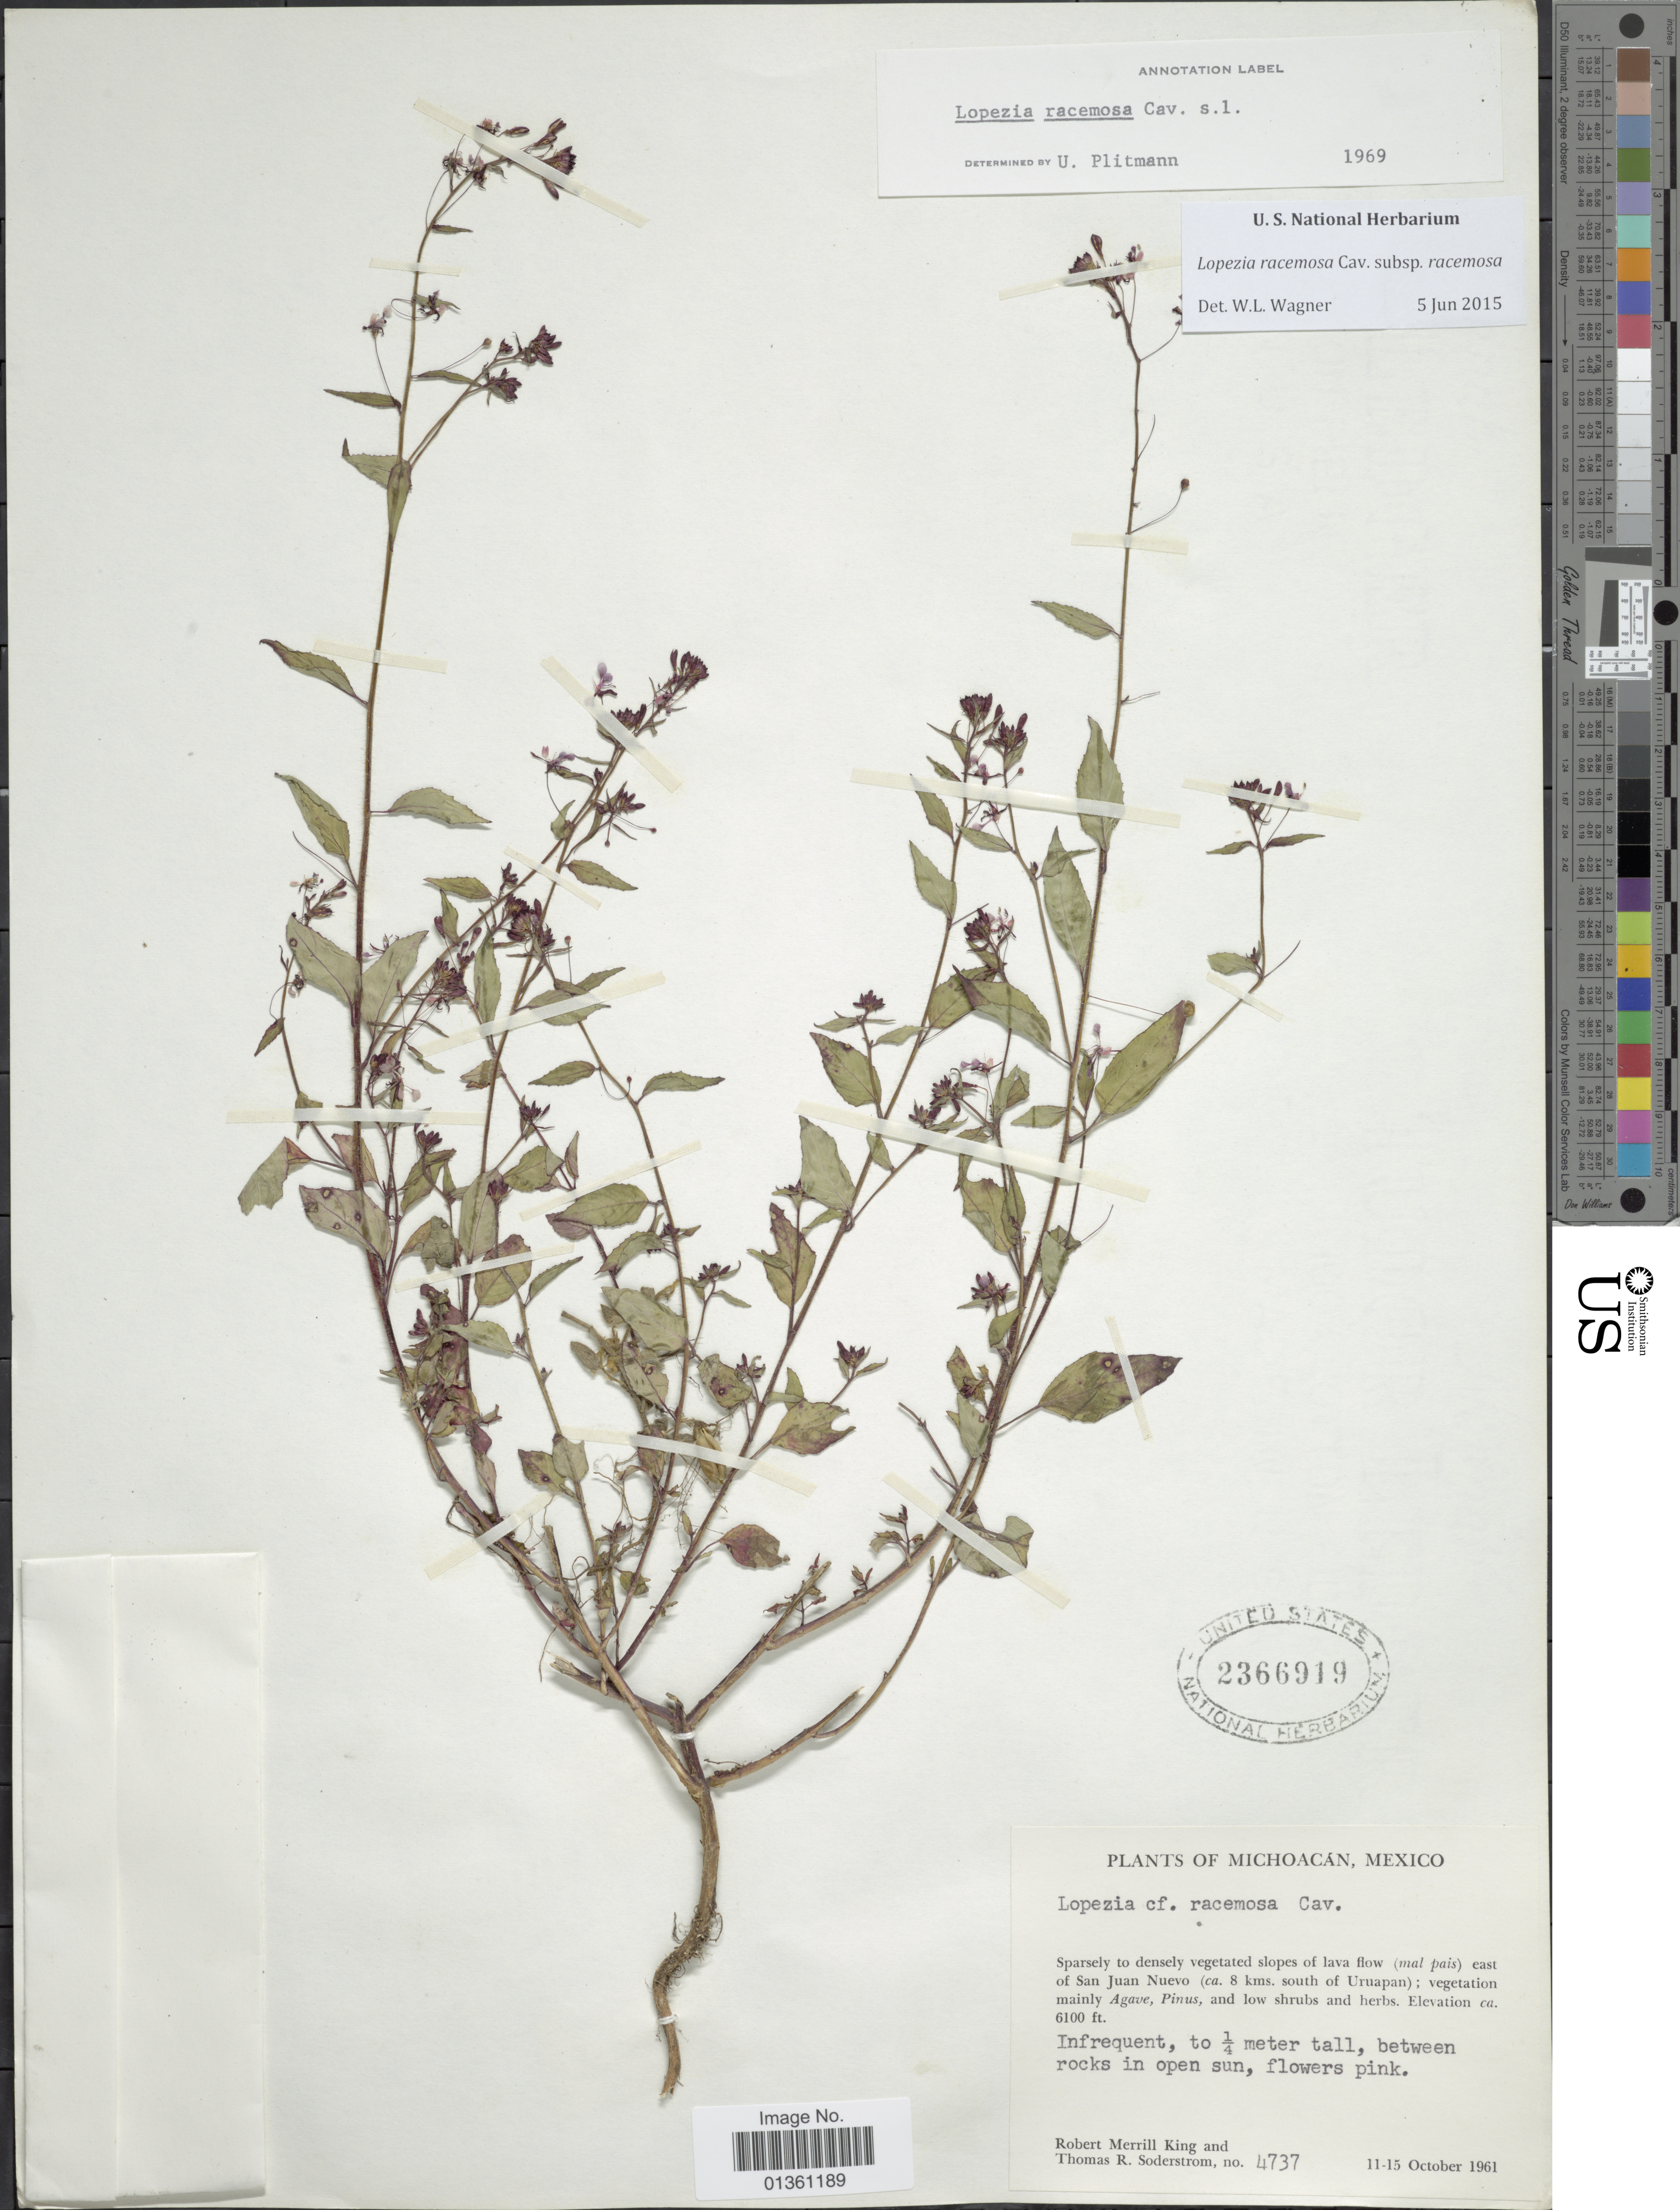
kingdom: Plantae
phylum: Tracheophyta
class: Magnoliopsida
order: Myrtales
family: Onagraceae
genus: Lopezia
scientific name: Lopezia racemosa subsp. racemosa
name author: Cav.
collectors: R. M. King & T. R. Soderstrom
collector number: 4737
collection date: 1961-10-11/1961-10-15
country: Mexico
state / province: Michoacán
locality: Sparsely to densely vegetated slopes of lava flow (mal pais) east of San Juan Nuevo (ca. 8 kms. south of Uruapan)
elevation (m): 1859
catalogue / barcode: US 2366919